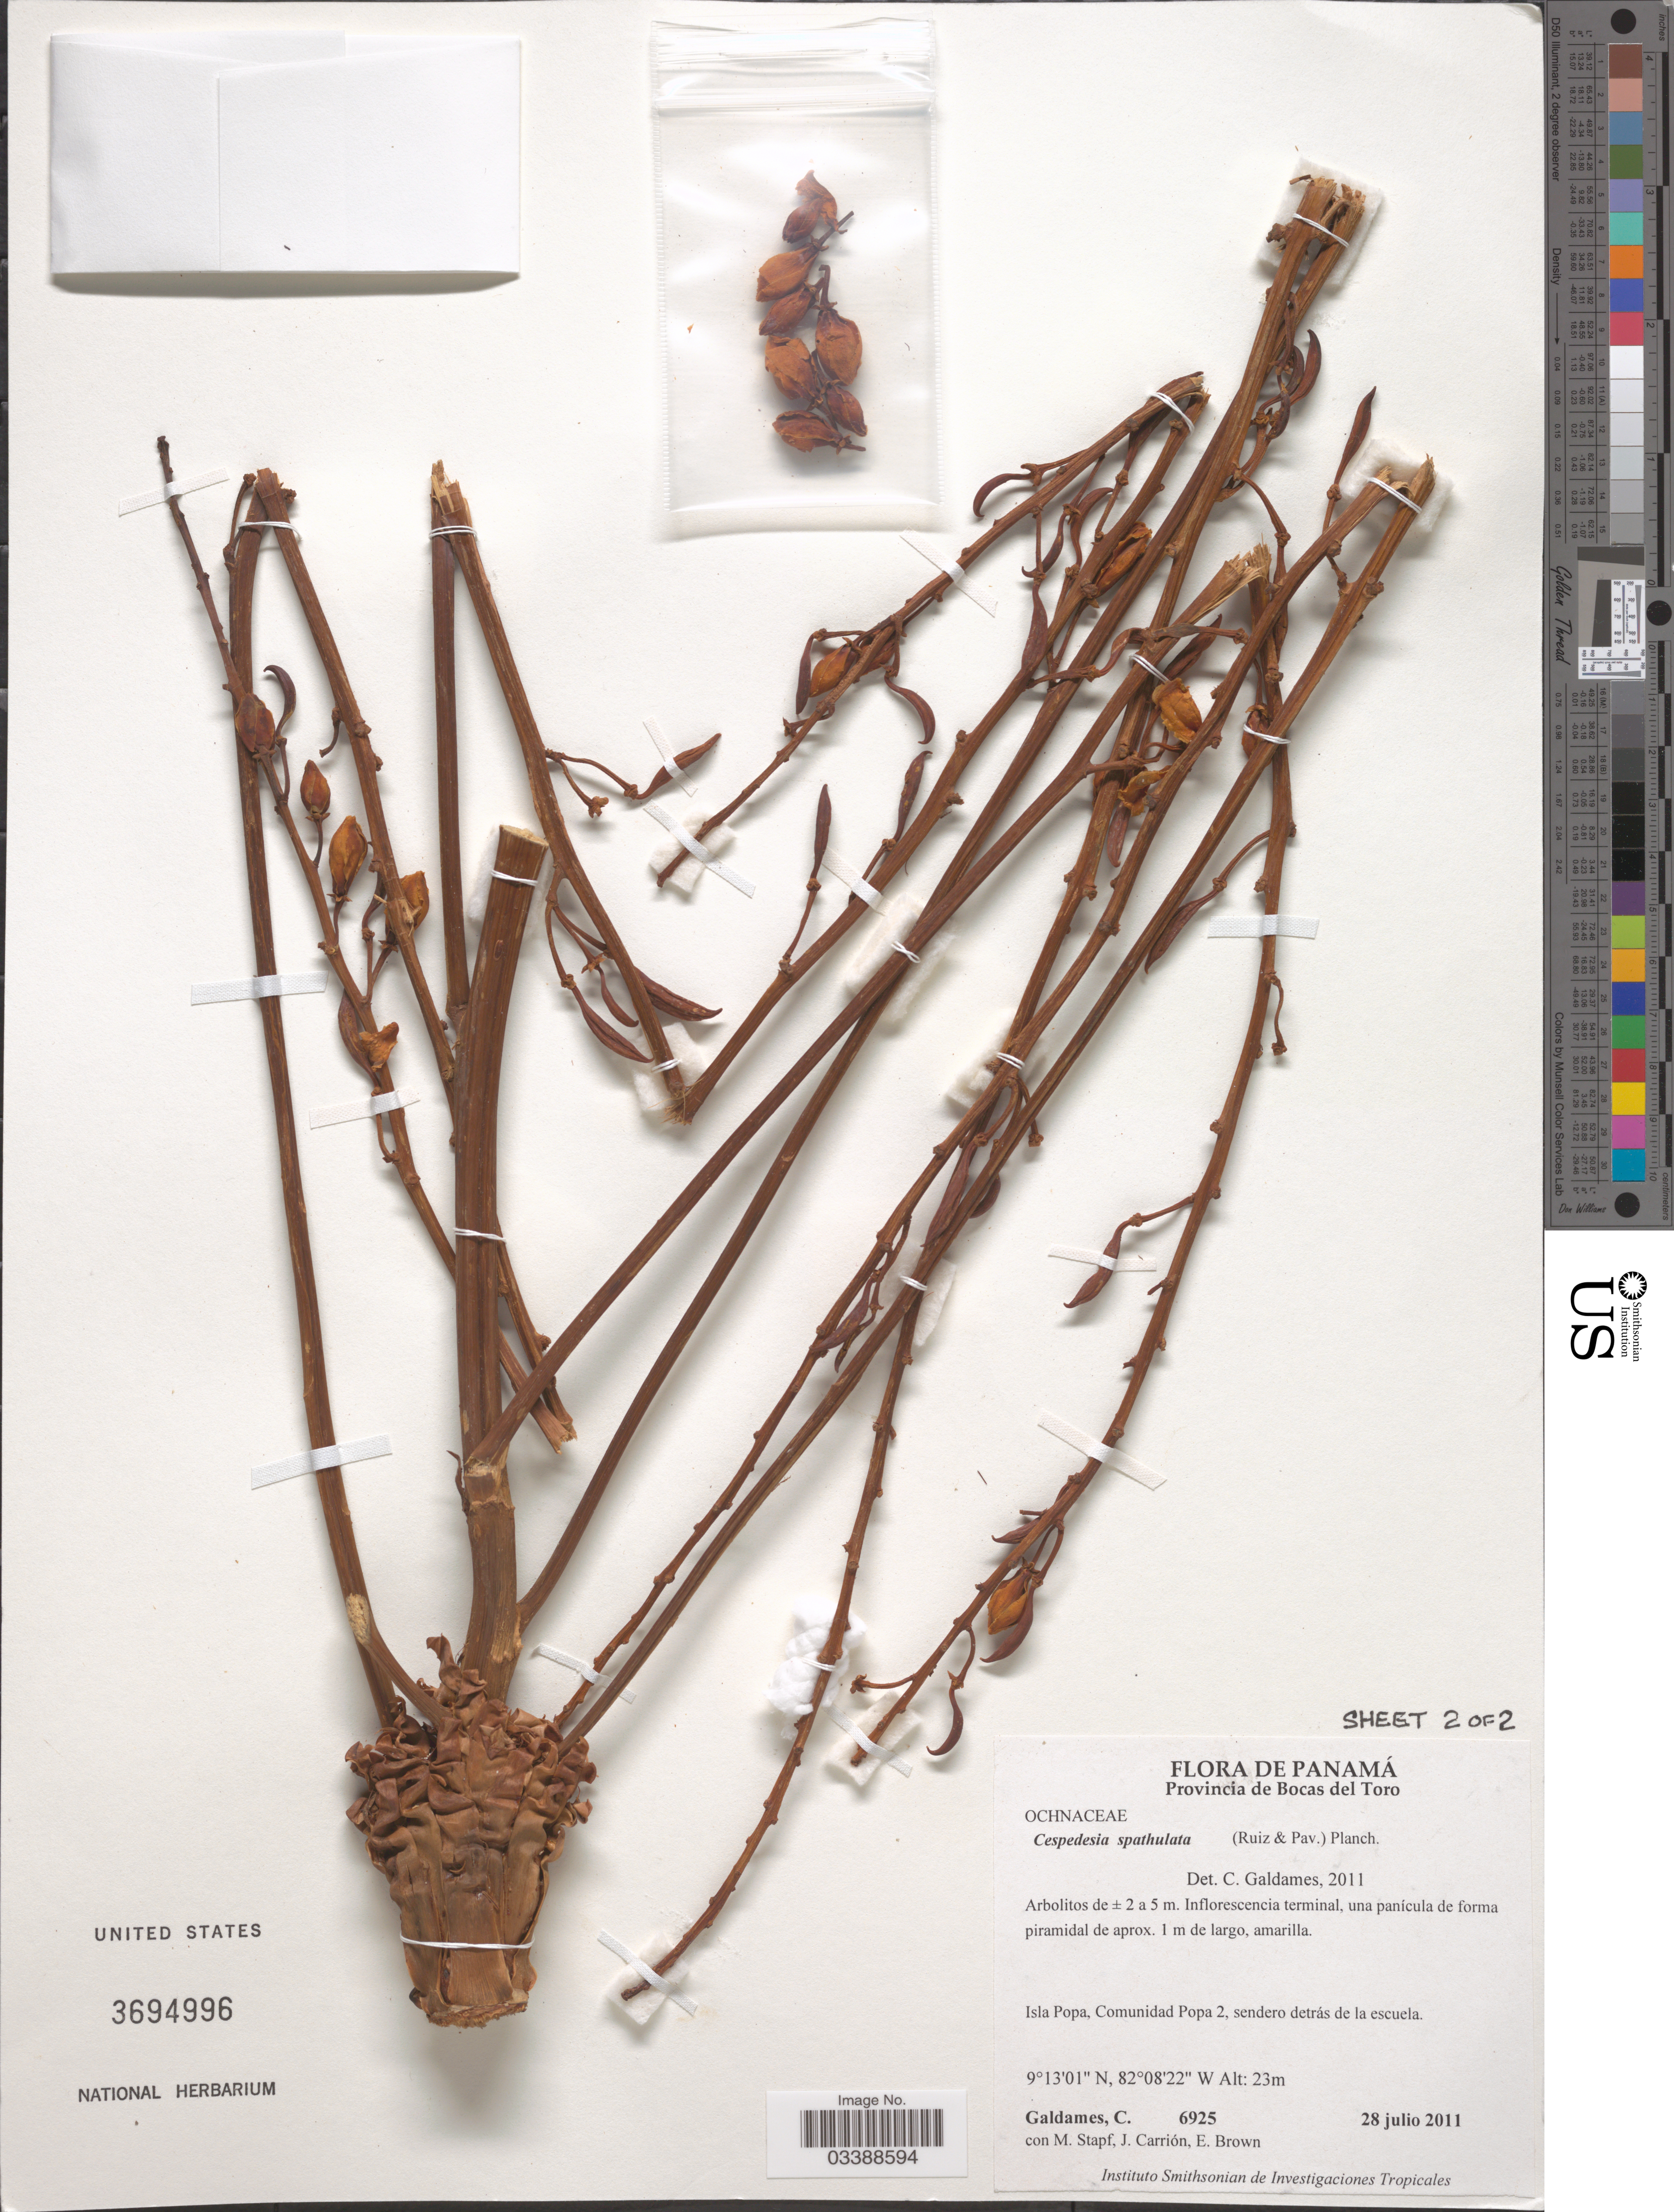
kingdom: Plantae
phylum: Tracheophyta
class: Magnoliopsida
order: Malpighiales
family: Ochnaceae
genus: Cespedesia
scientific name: Cespedesia spathulata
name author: (Ruiz & Pav.) Planch.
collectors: C. Galdames, M. Stapf, J. F. Carrión & E. Brown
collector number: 6925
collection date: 2011-07-28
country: Panama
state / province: Bocas del Toro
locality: Isla Popa, Comunidad Popa 2, sendero detrás de la escuela.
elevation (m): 23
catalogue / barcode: US 3694996